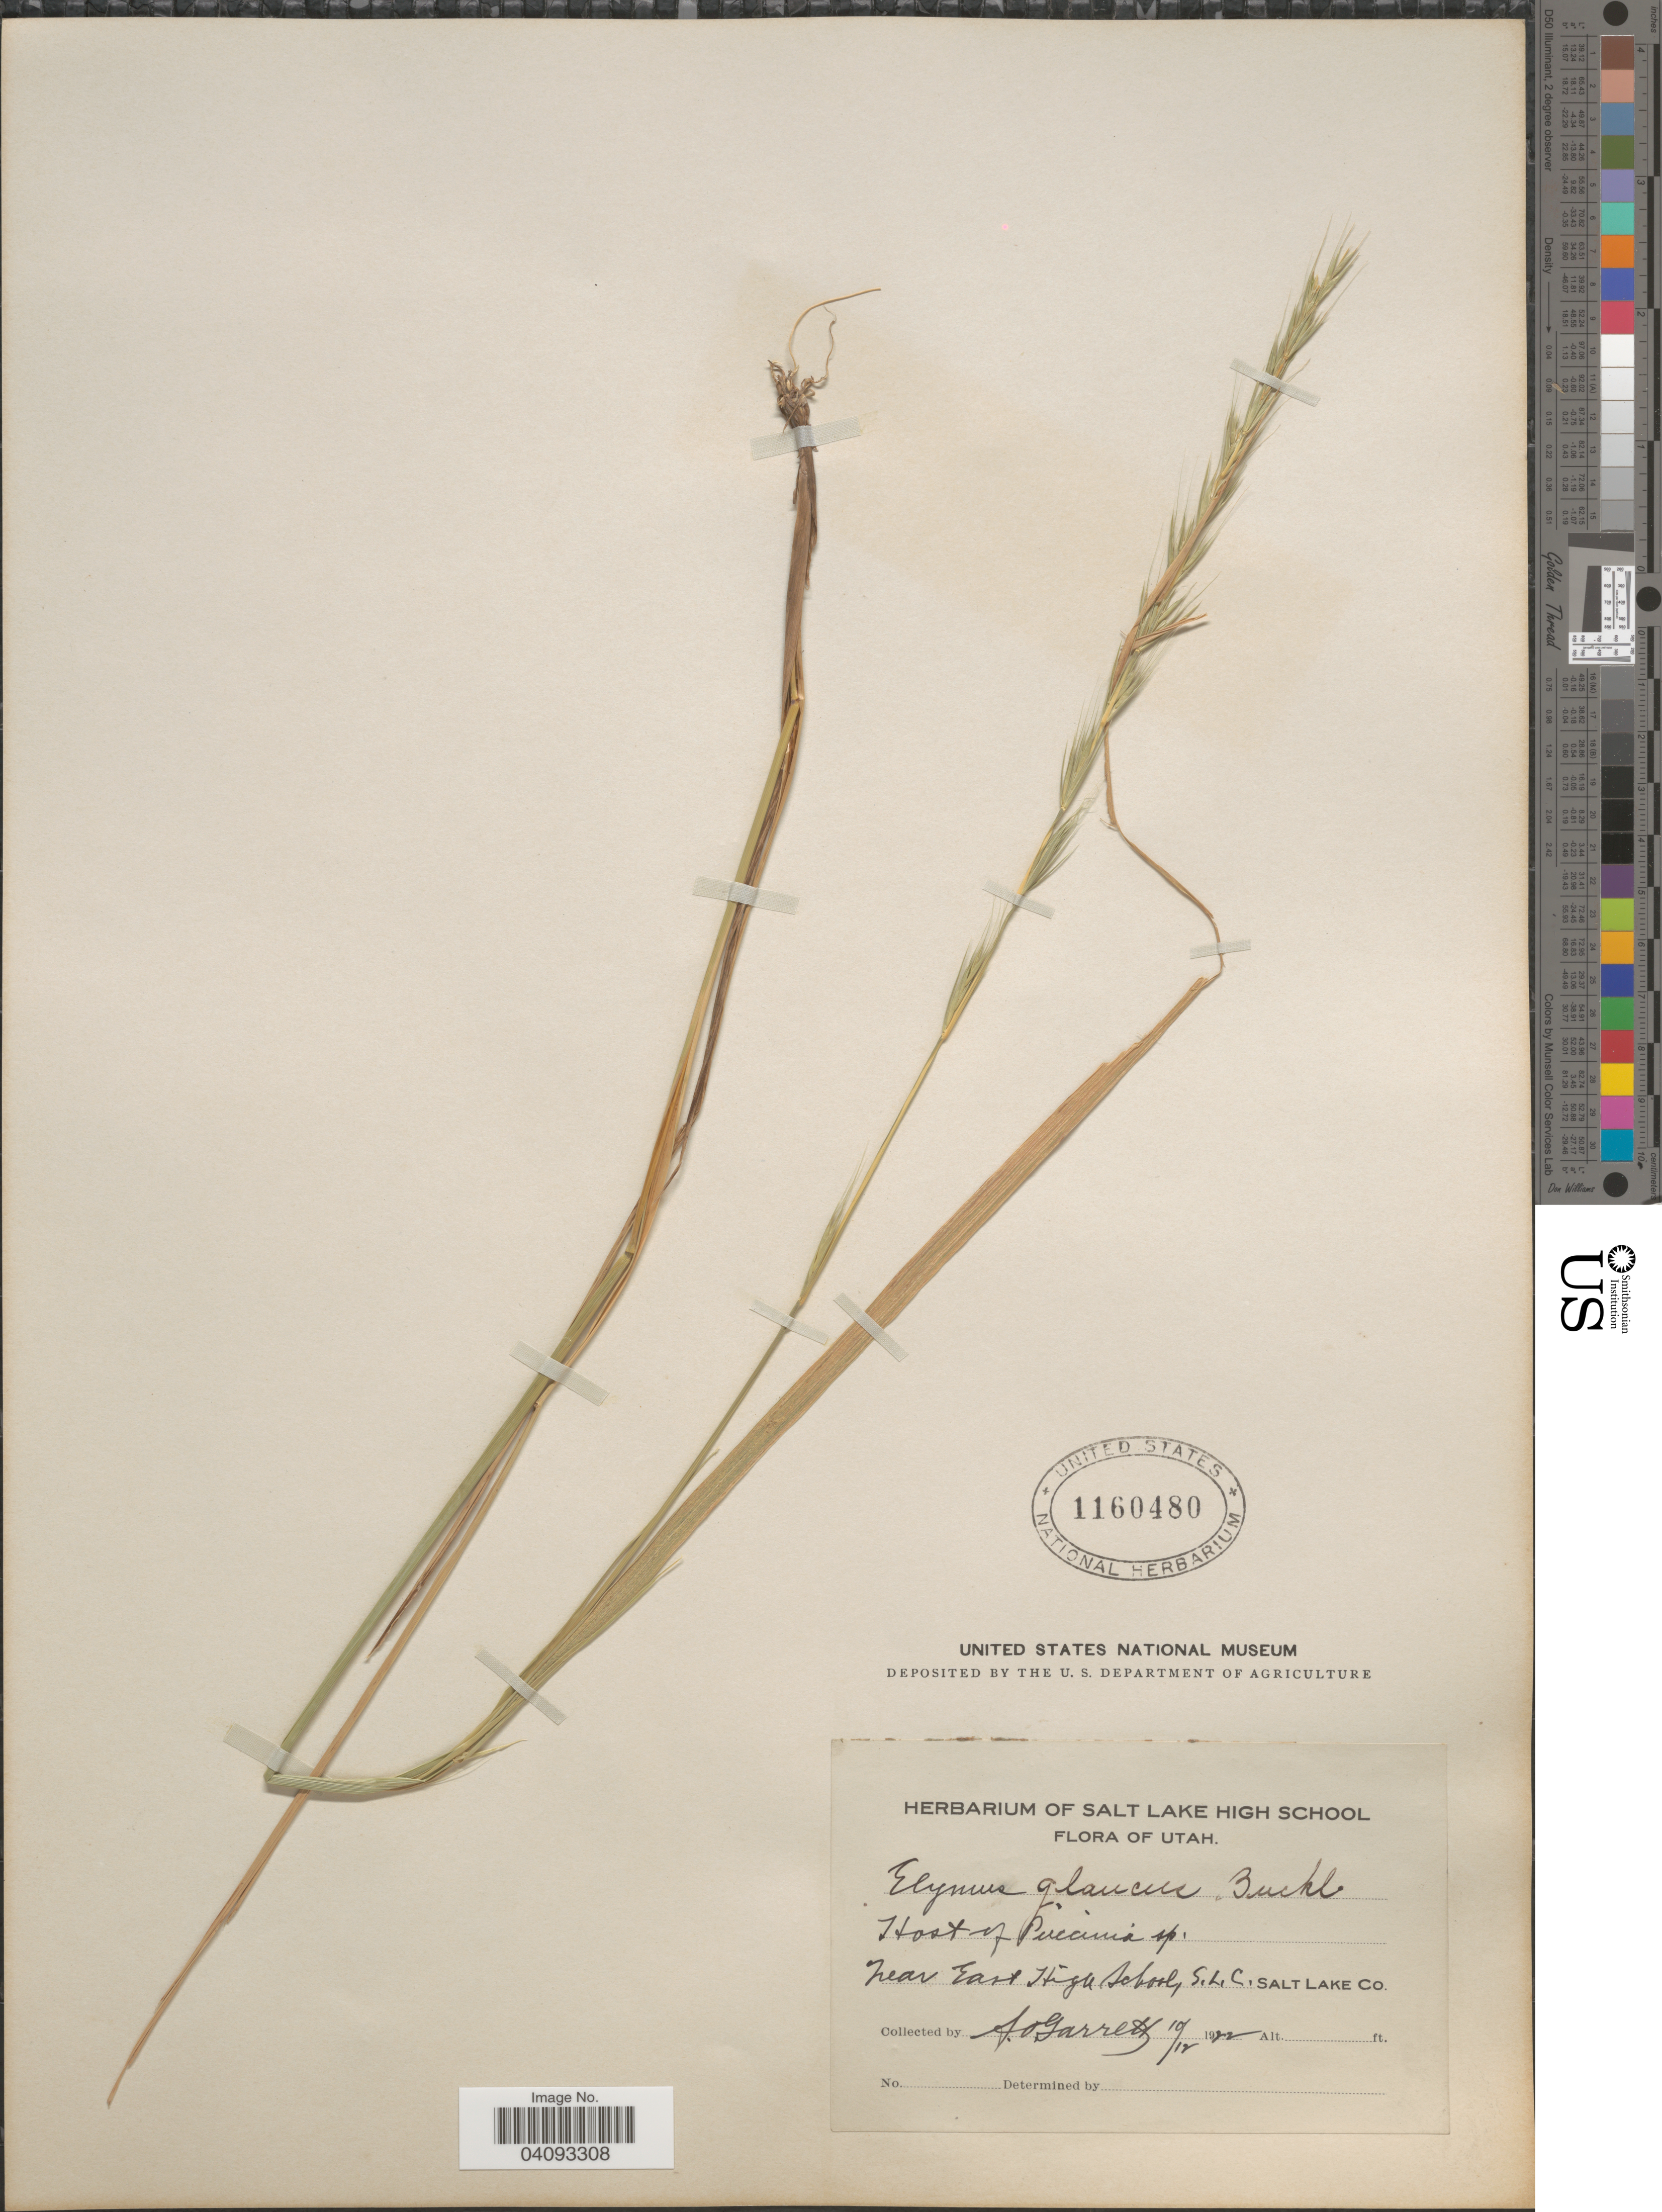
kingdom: Plantae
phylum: Tracheophyta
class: Liliopsida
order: Poales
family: Poaceae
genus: Elymus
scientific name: Elymus glaucus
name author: Buckley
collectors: A. O. Garrett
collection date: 1922-10-12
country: United States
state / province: Utah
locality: Near East High School, S. L. C. Salt Lake Co.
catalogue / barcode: US 1160480